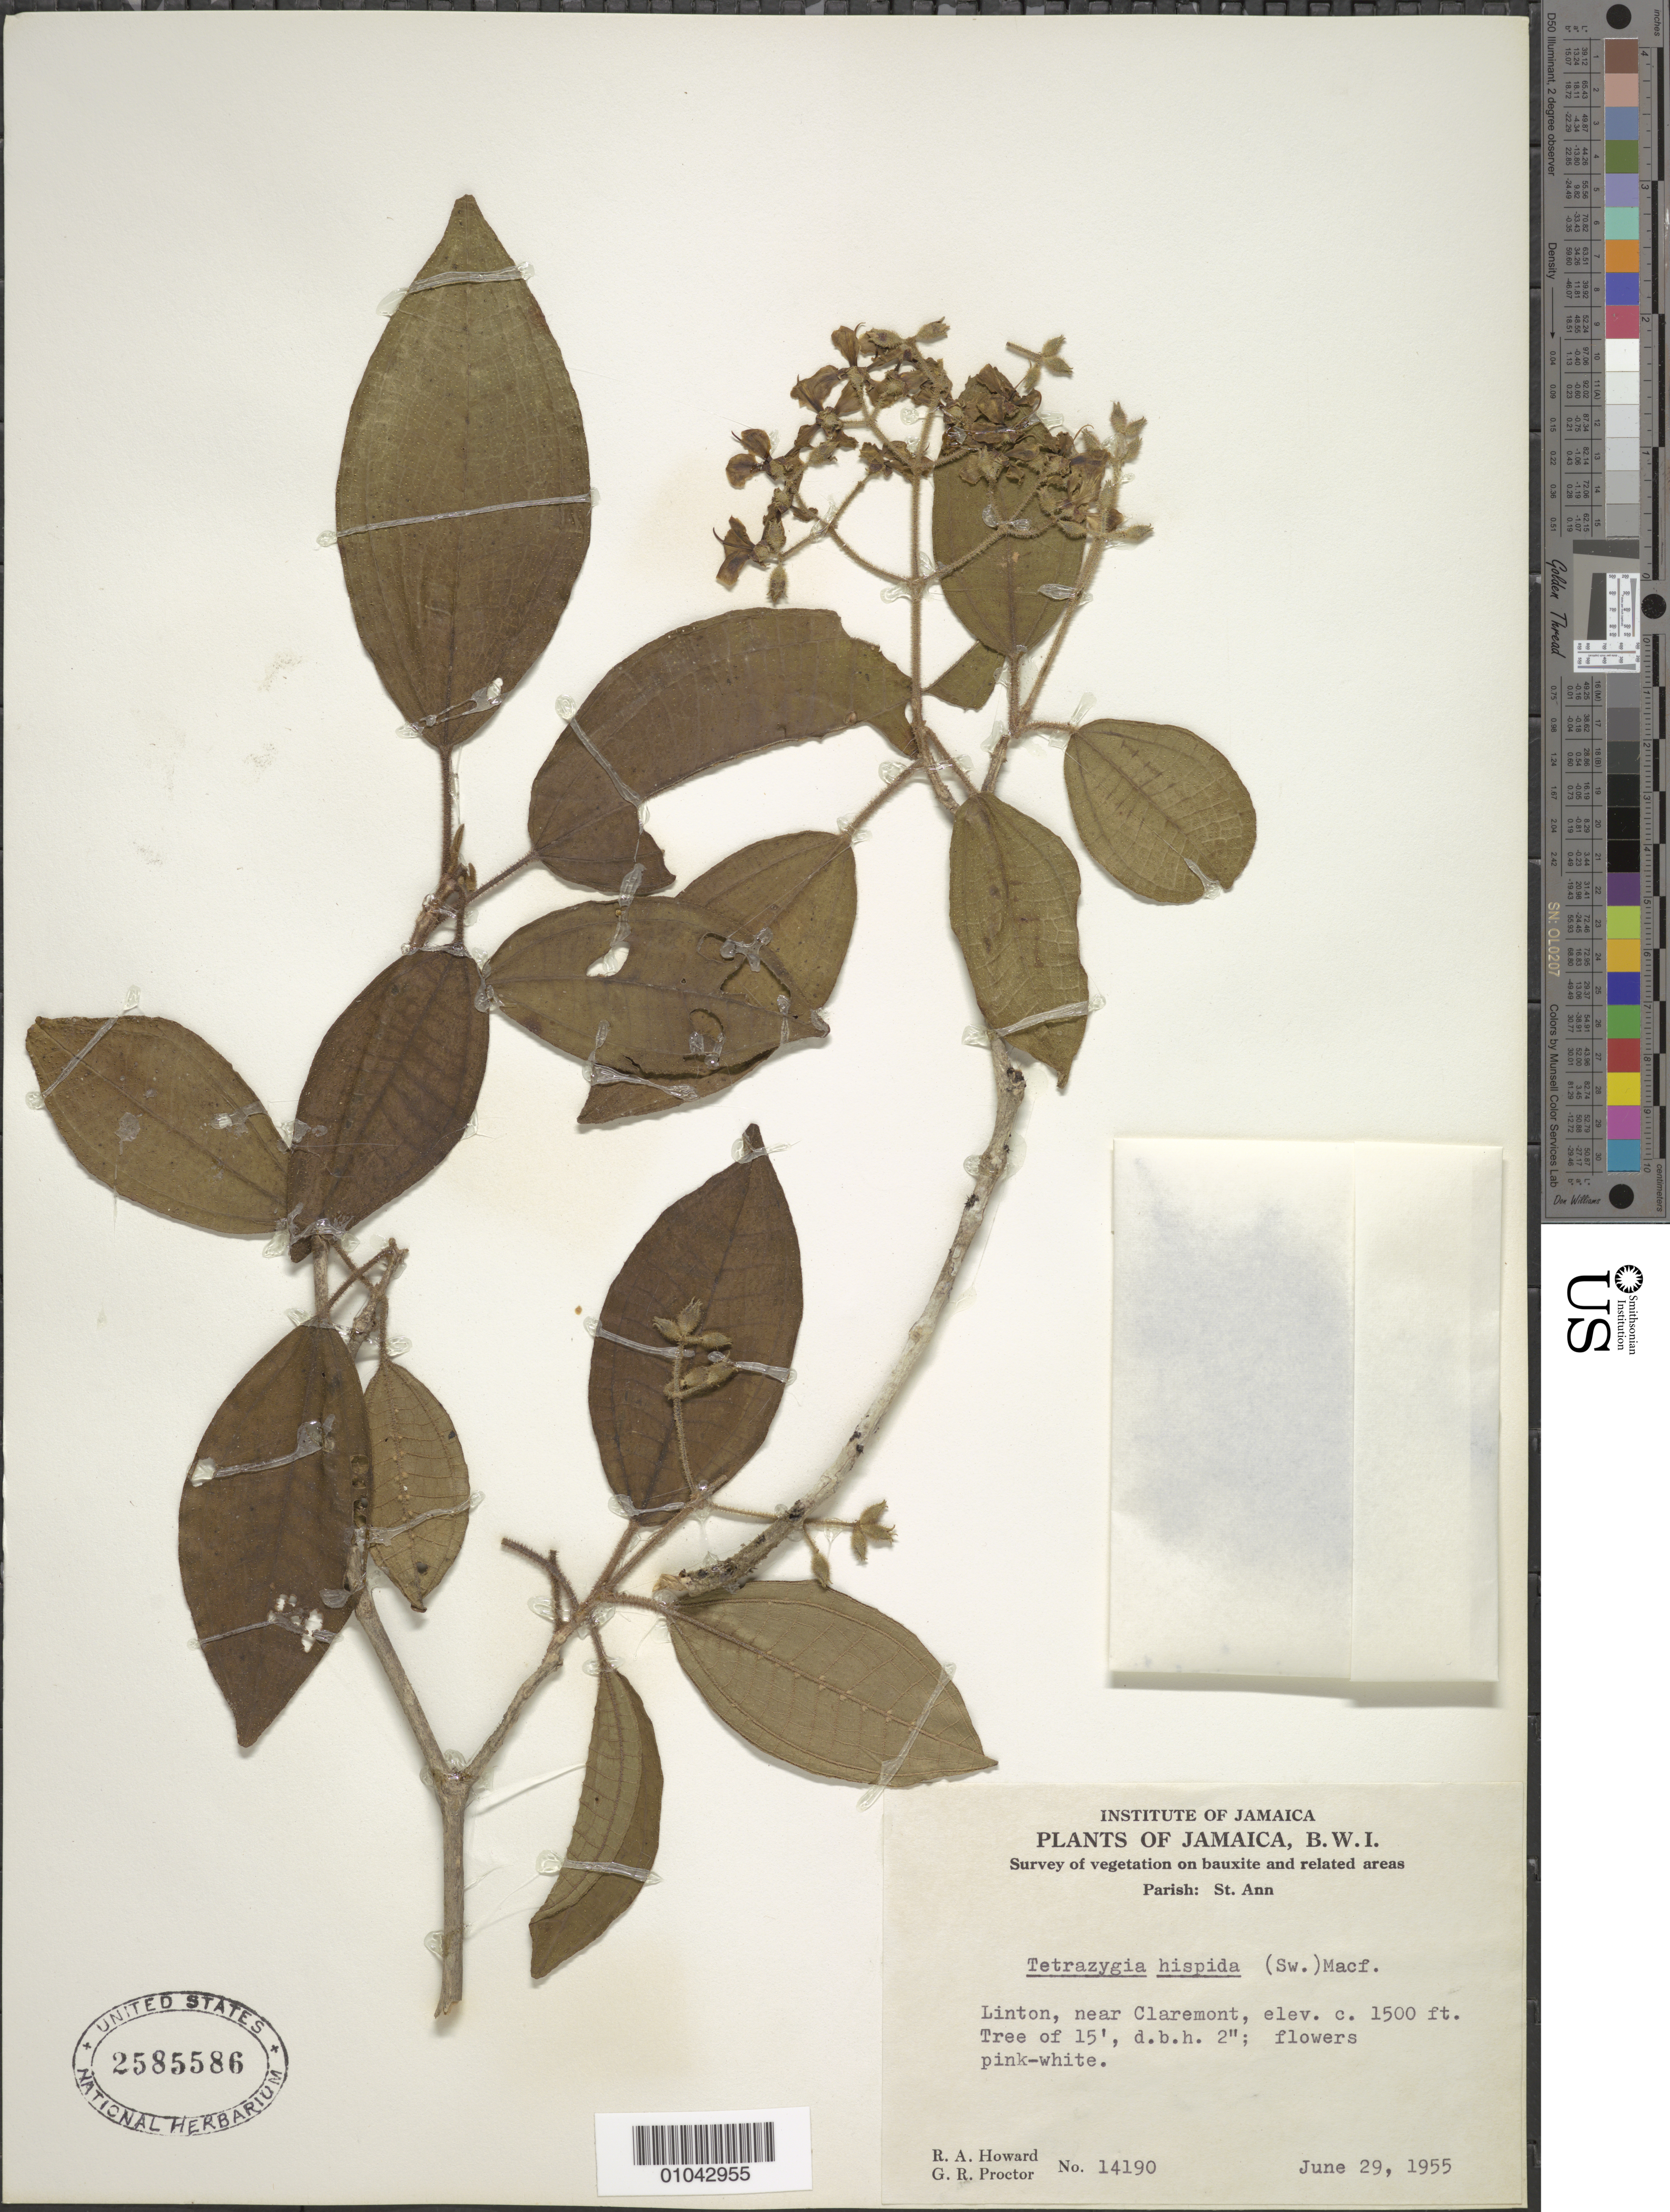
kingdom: Plantae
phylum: Tracheophyta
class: Magnoliopsida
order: Myrtales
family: Melastomataceae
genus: Tetrazygia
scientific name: Tetrazygia hispida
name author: (Sw.) Macfad.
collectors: R. A. Howard & G. R. Proctor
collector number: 14190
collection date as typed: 29 Jun 1955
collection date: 1955-06-29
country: Jamaica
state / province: Saint Ann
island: Jamaica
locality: Linton, near Claremont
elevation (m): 457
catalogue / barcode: US 2585586